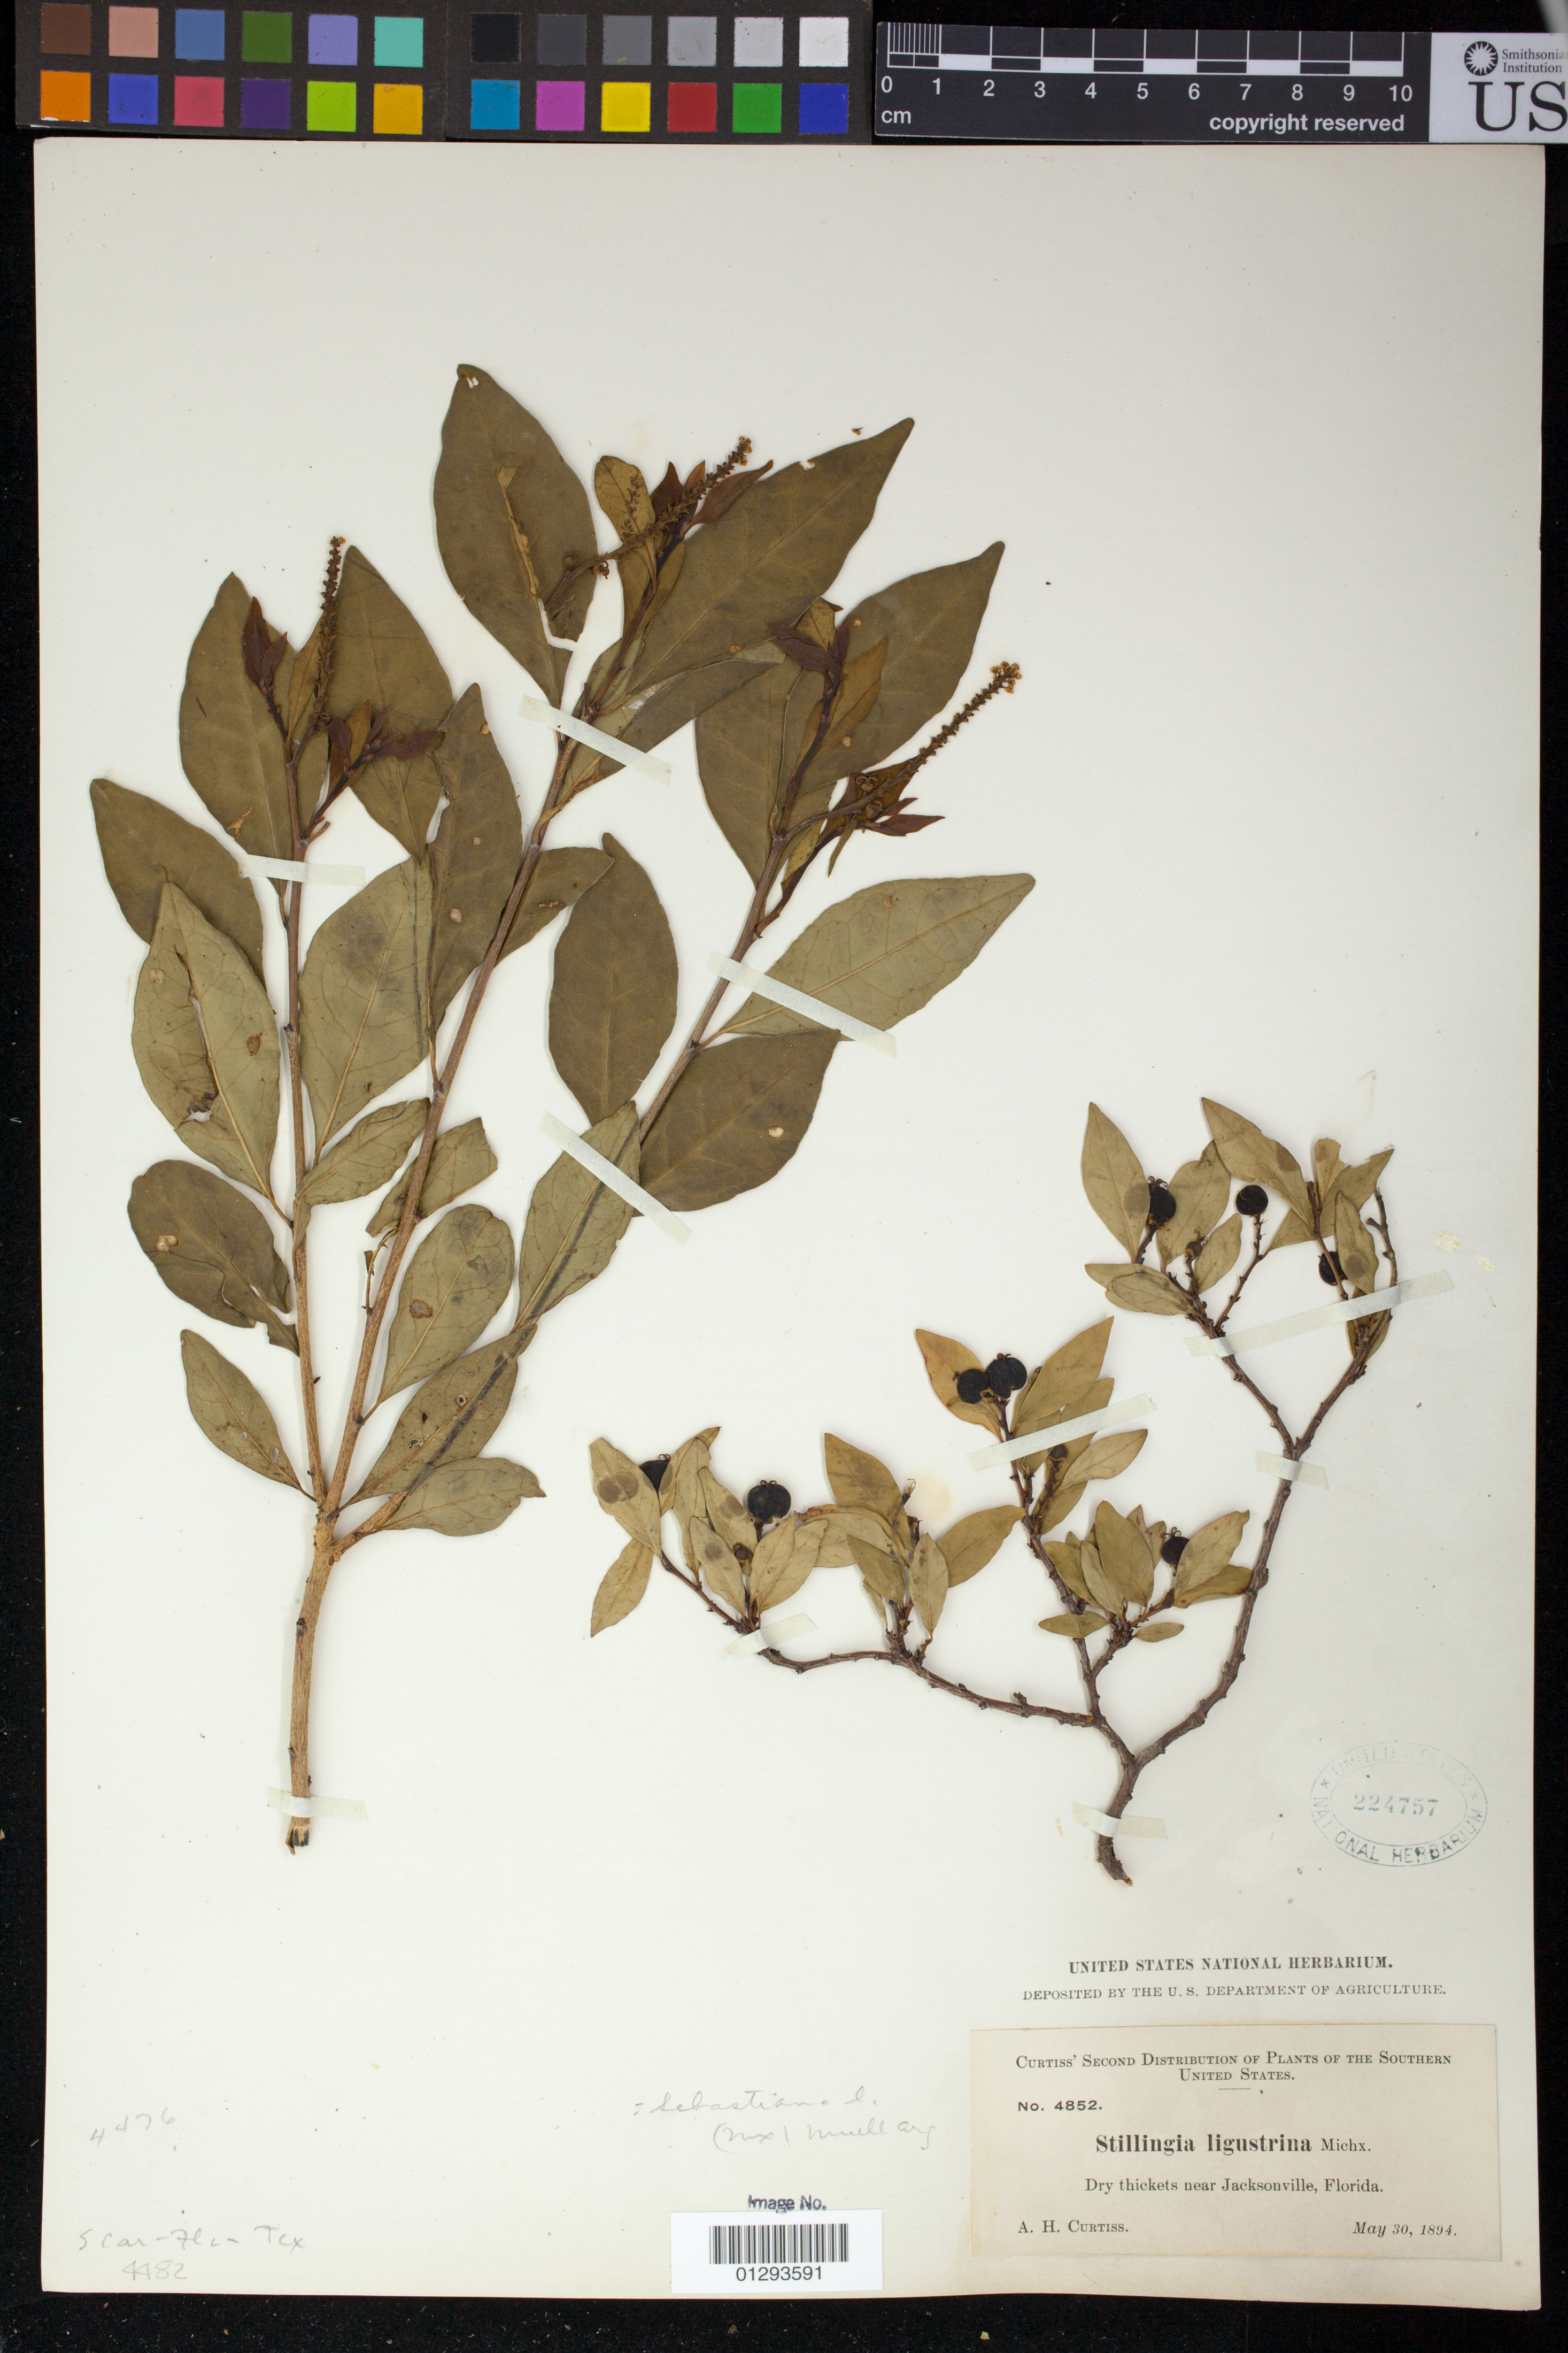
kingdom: Plantae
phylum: Tracheophyta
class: Magnoliopsida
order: Malpighiales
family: Euphorbiaceae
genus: Sebastiania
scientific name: Sebastiania fruticosa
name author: (Bartram) Fernald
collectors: A. H. Curtiss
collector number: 4852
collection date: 1894-05-30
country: United States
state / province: Florida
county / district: Duval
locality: Near Jacksonville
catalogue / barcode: US 224757